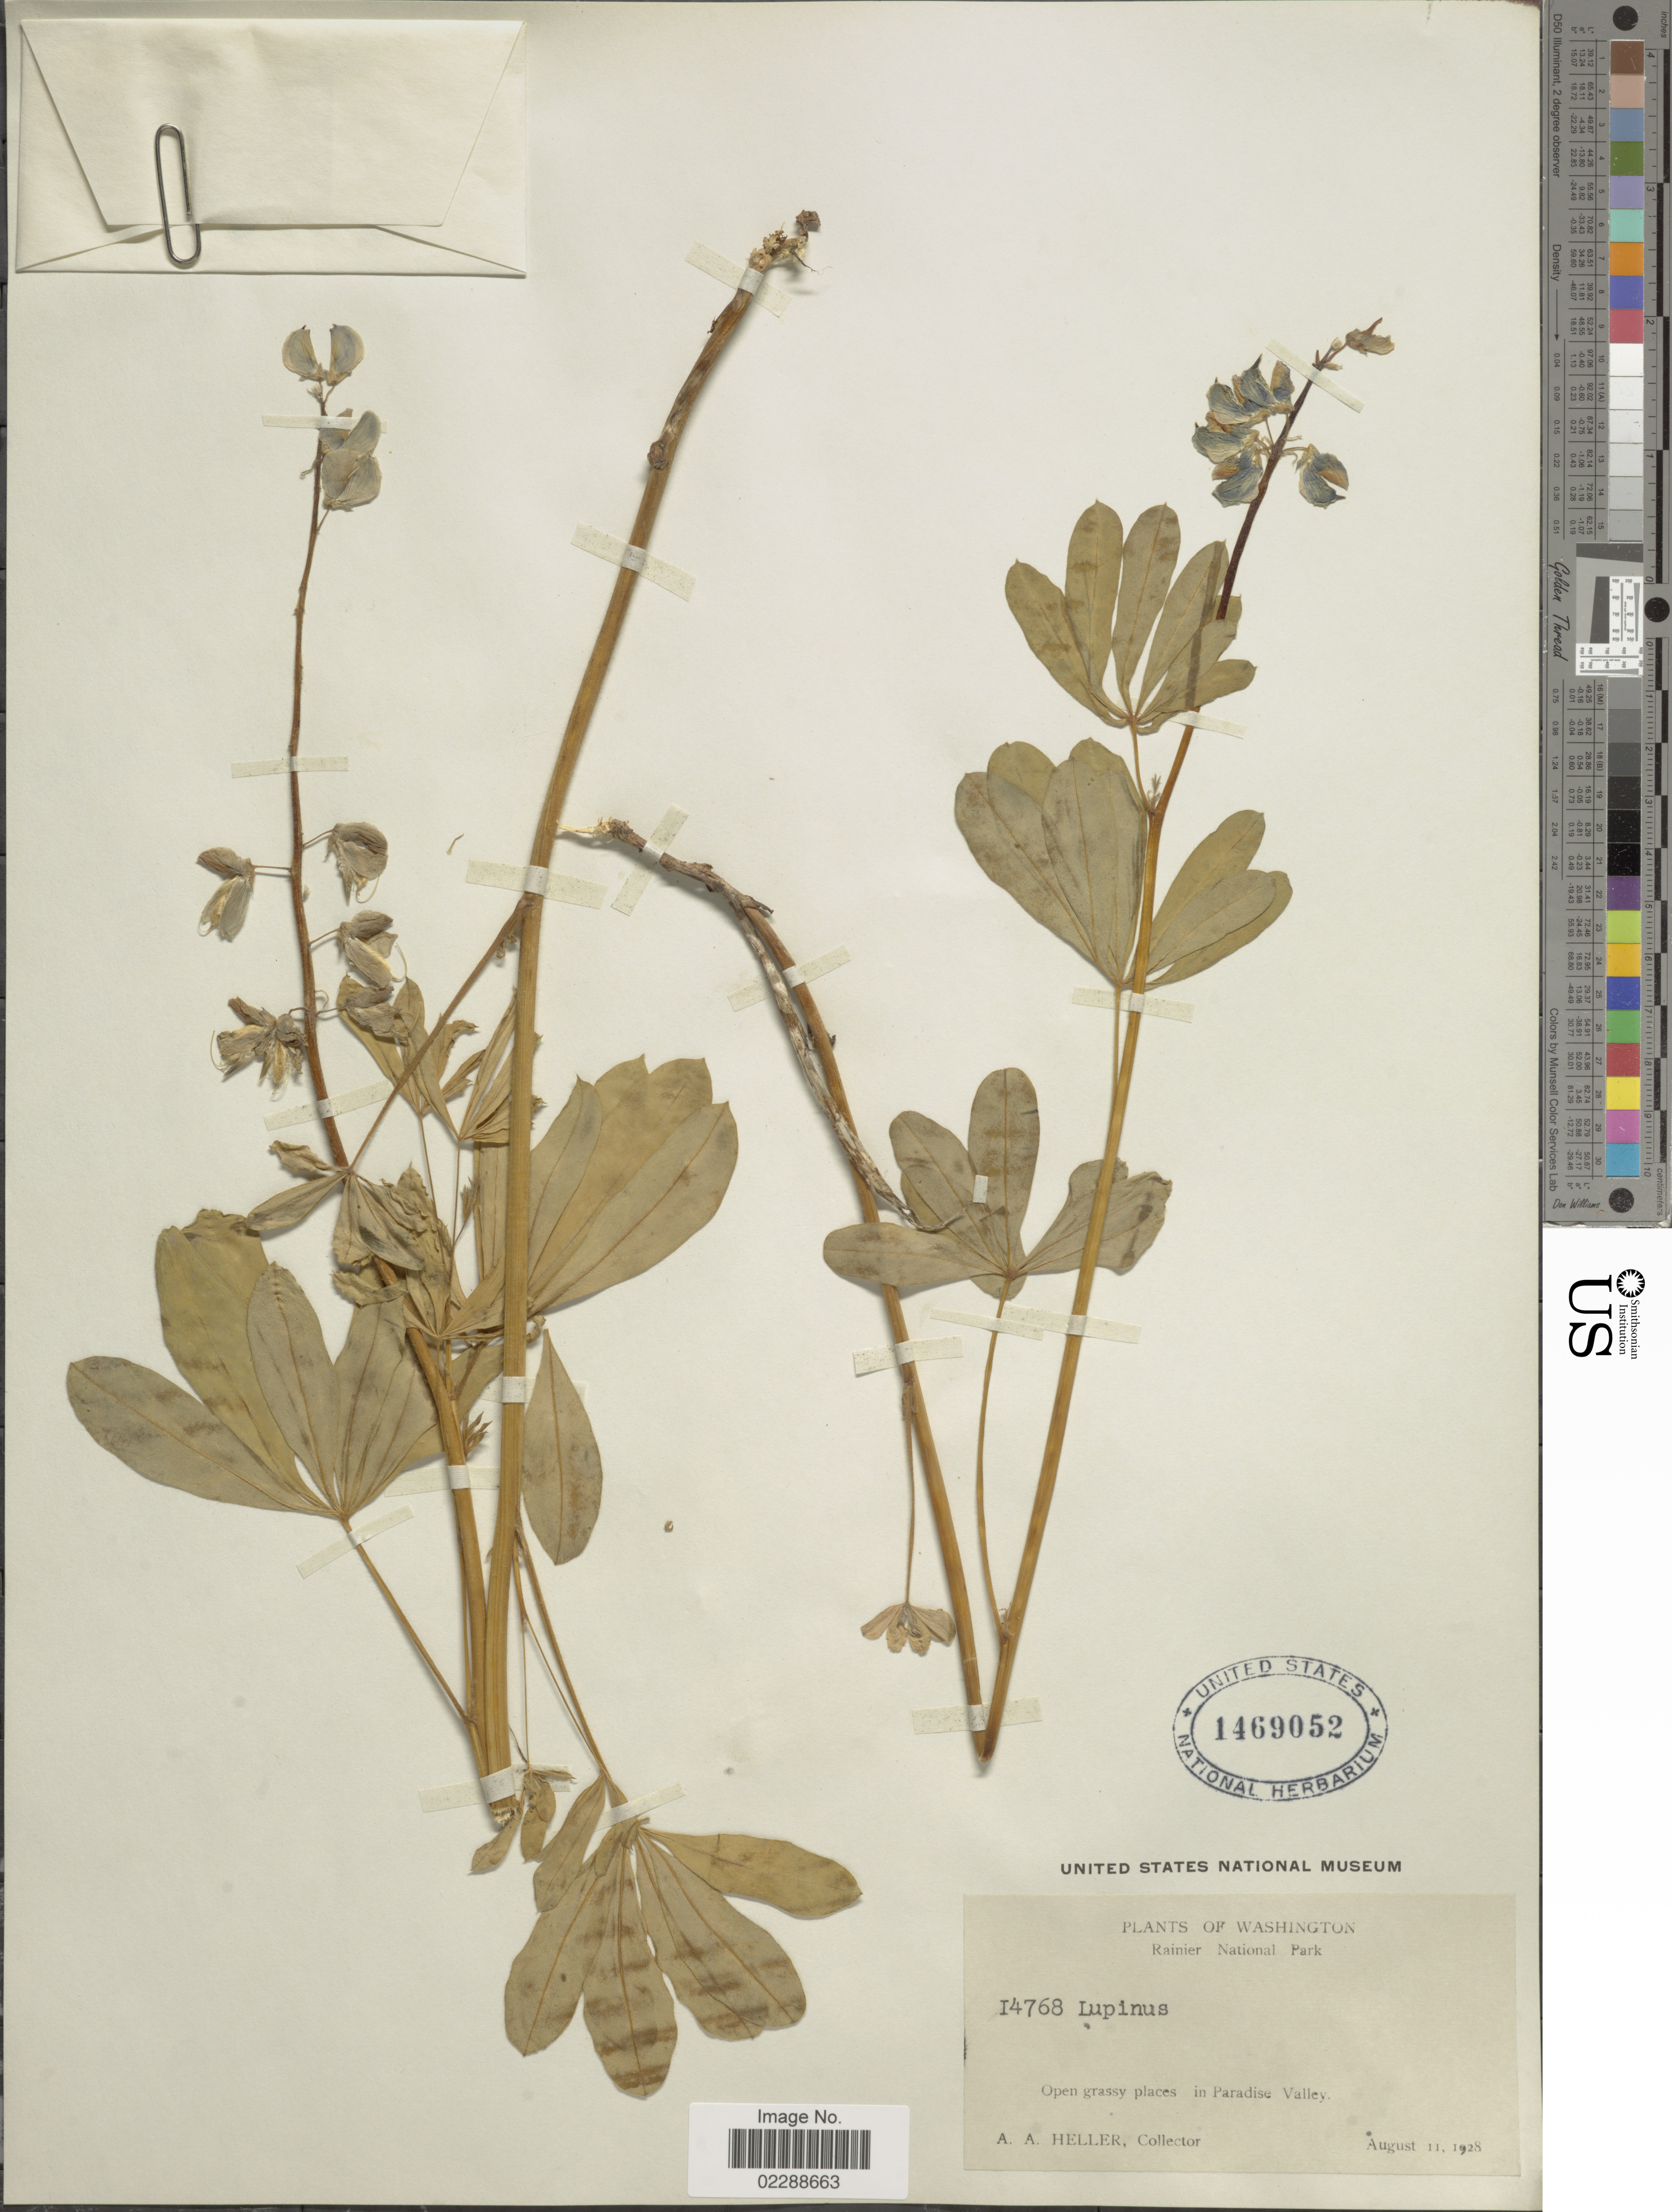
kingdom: Plantae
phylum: Tracheophyta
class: Magnoliopsida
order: Fabales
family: Fabaceae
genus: Lupinus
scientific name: Lupinus sp.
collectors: A. A. Heller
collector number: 14768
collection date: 1928-08-11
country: United States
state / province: Washington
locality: Rainier National Park, Open grassy places on Paradise Valley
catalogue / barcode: US 1469052